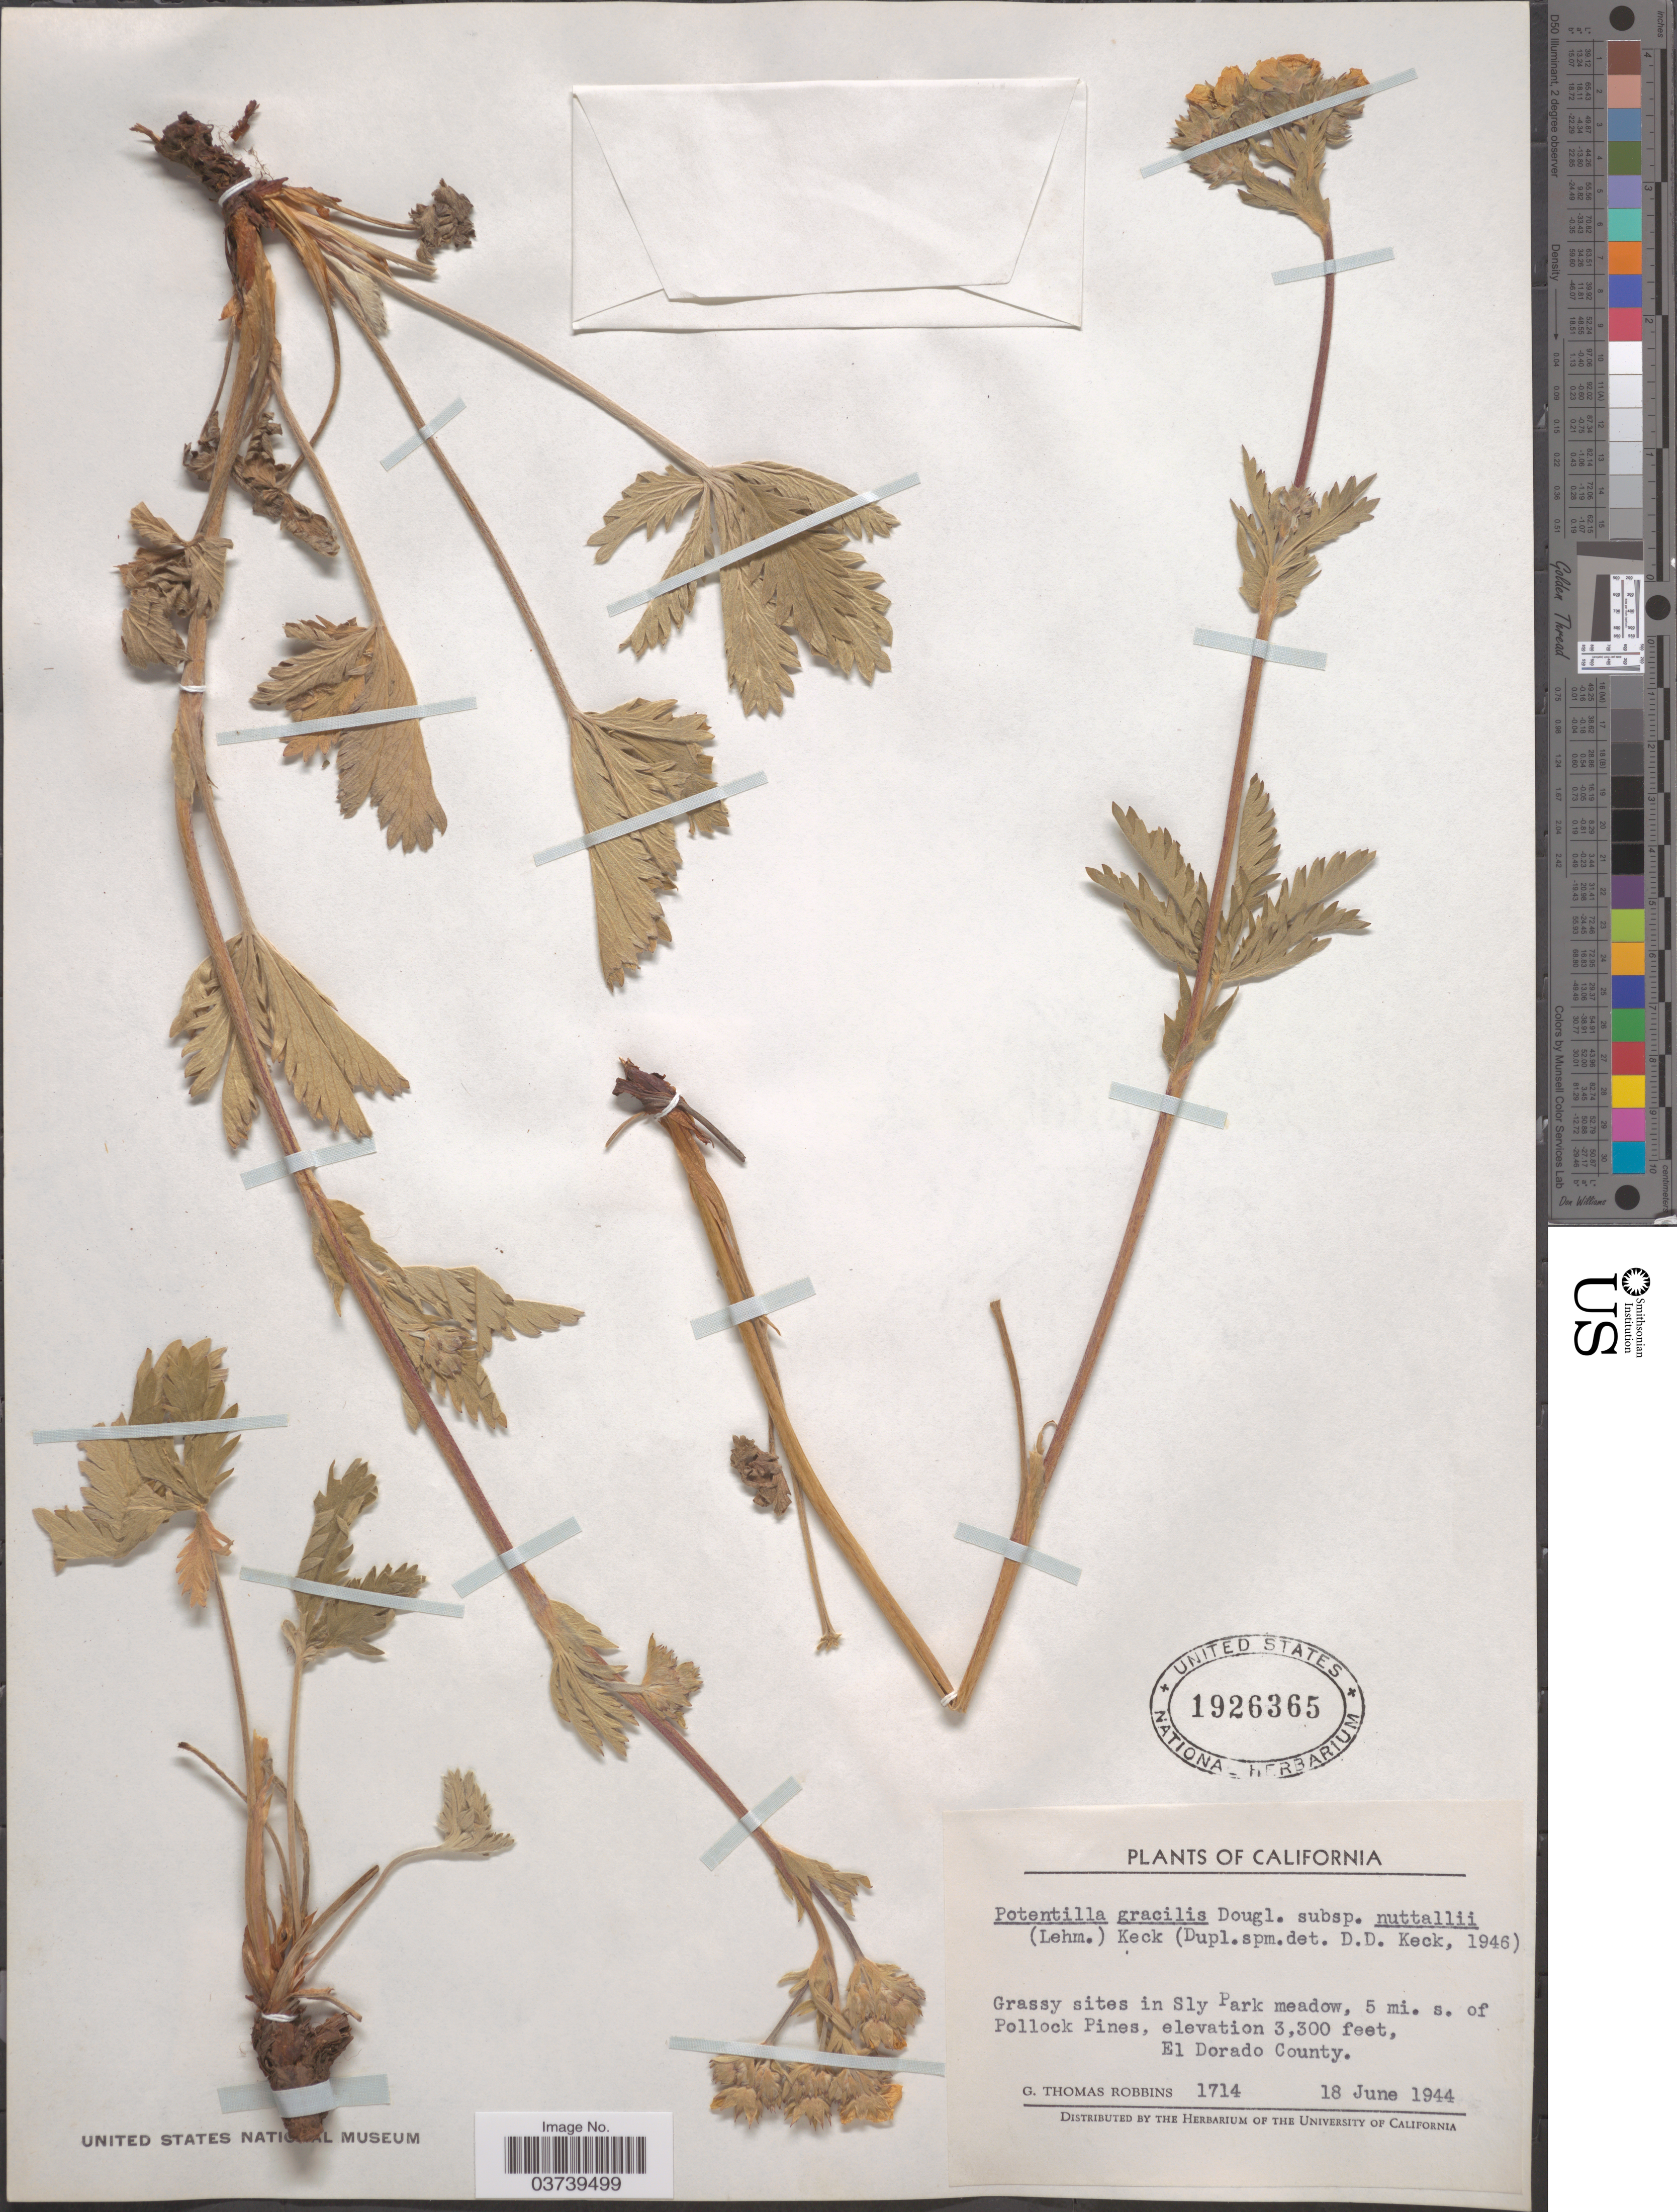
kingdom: Plantae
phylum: Tracheophyta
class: Magnoliopsida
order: Rosales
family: Rosaceae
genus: Potentilla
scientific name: Potentilla gracilis var. fastigiata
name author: (Nutt.) S. Watson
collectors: G. T. Robbins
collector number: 1714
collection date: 1944-06-18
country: United States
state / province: California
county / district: El Dorado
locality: Grassy sites in Sly Park meadow, 5 mi. s. of Pollock Pines. El Dorado County.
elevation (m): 1006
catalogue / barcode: US 1926365